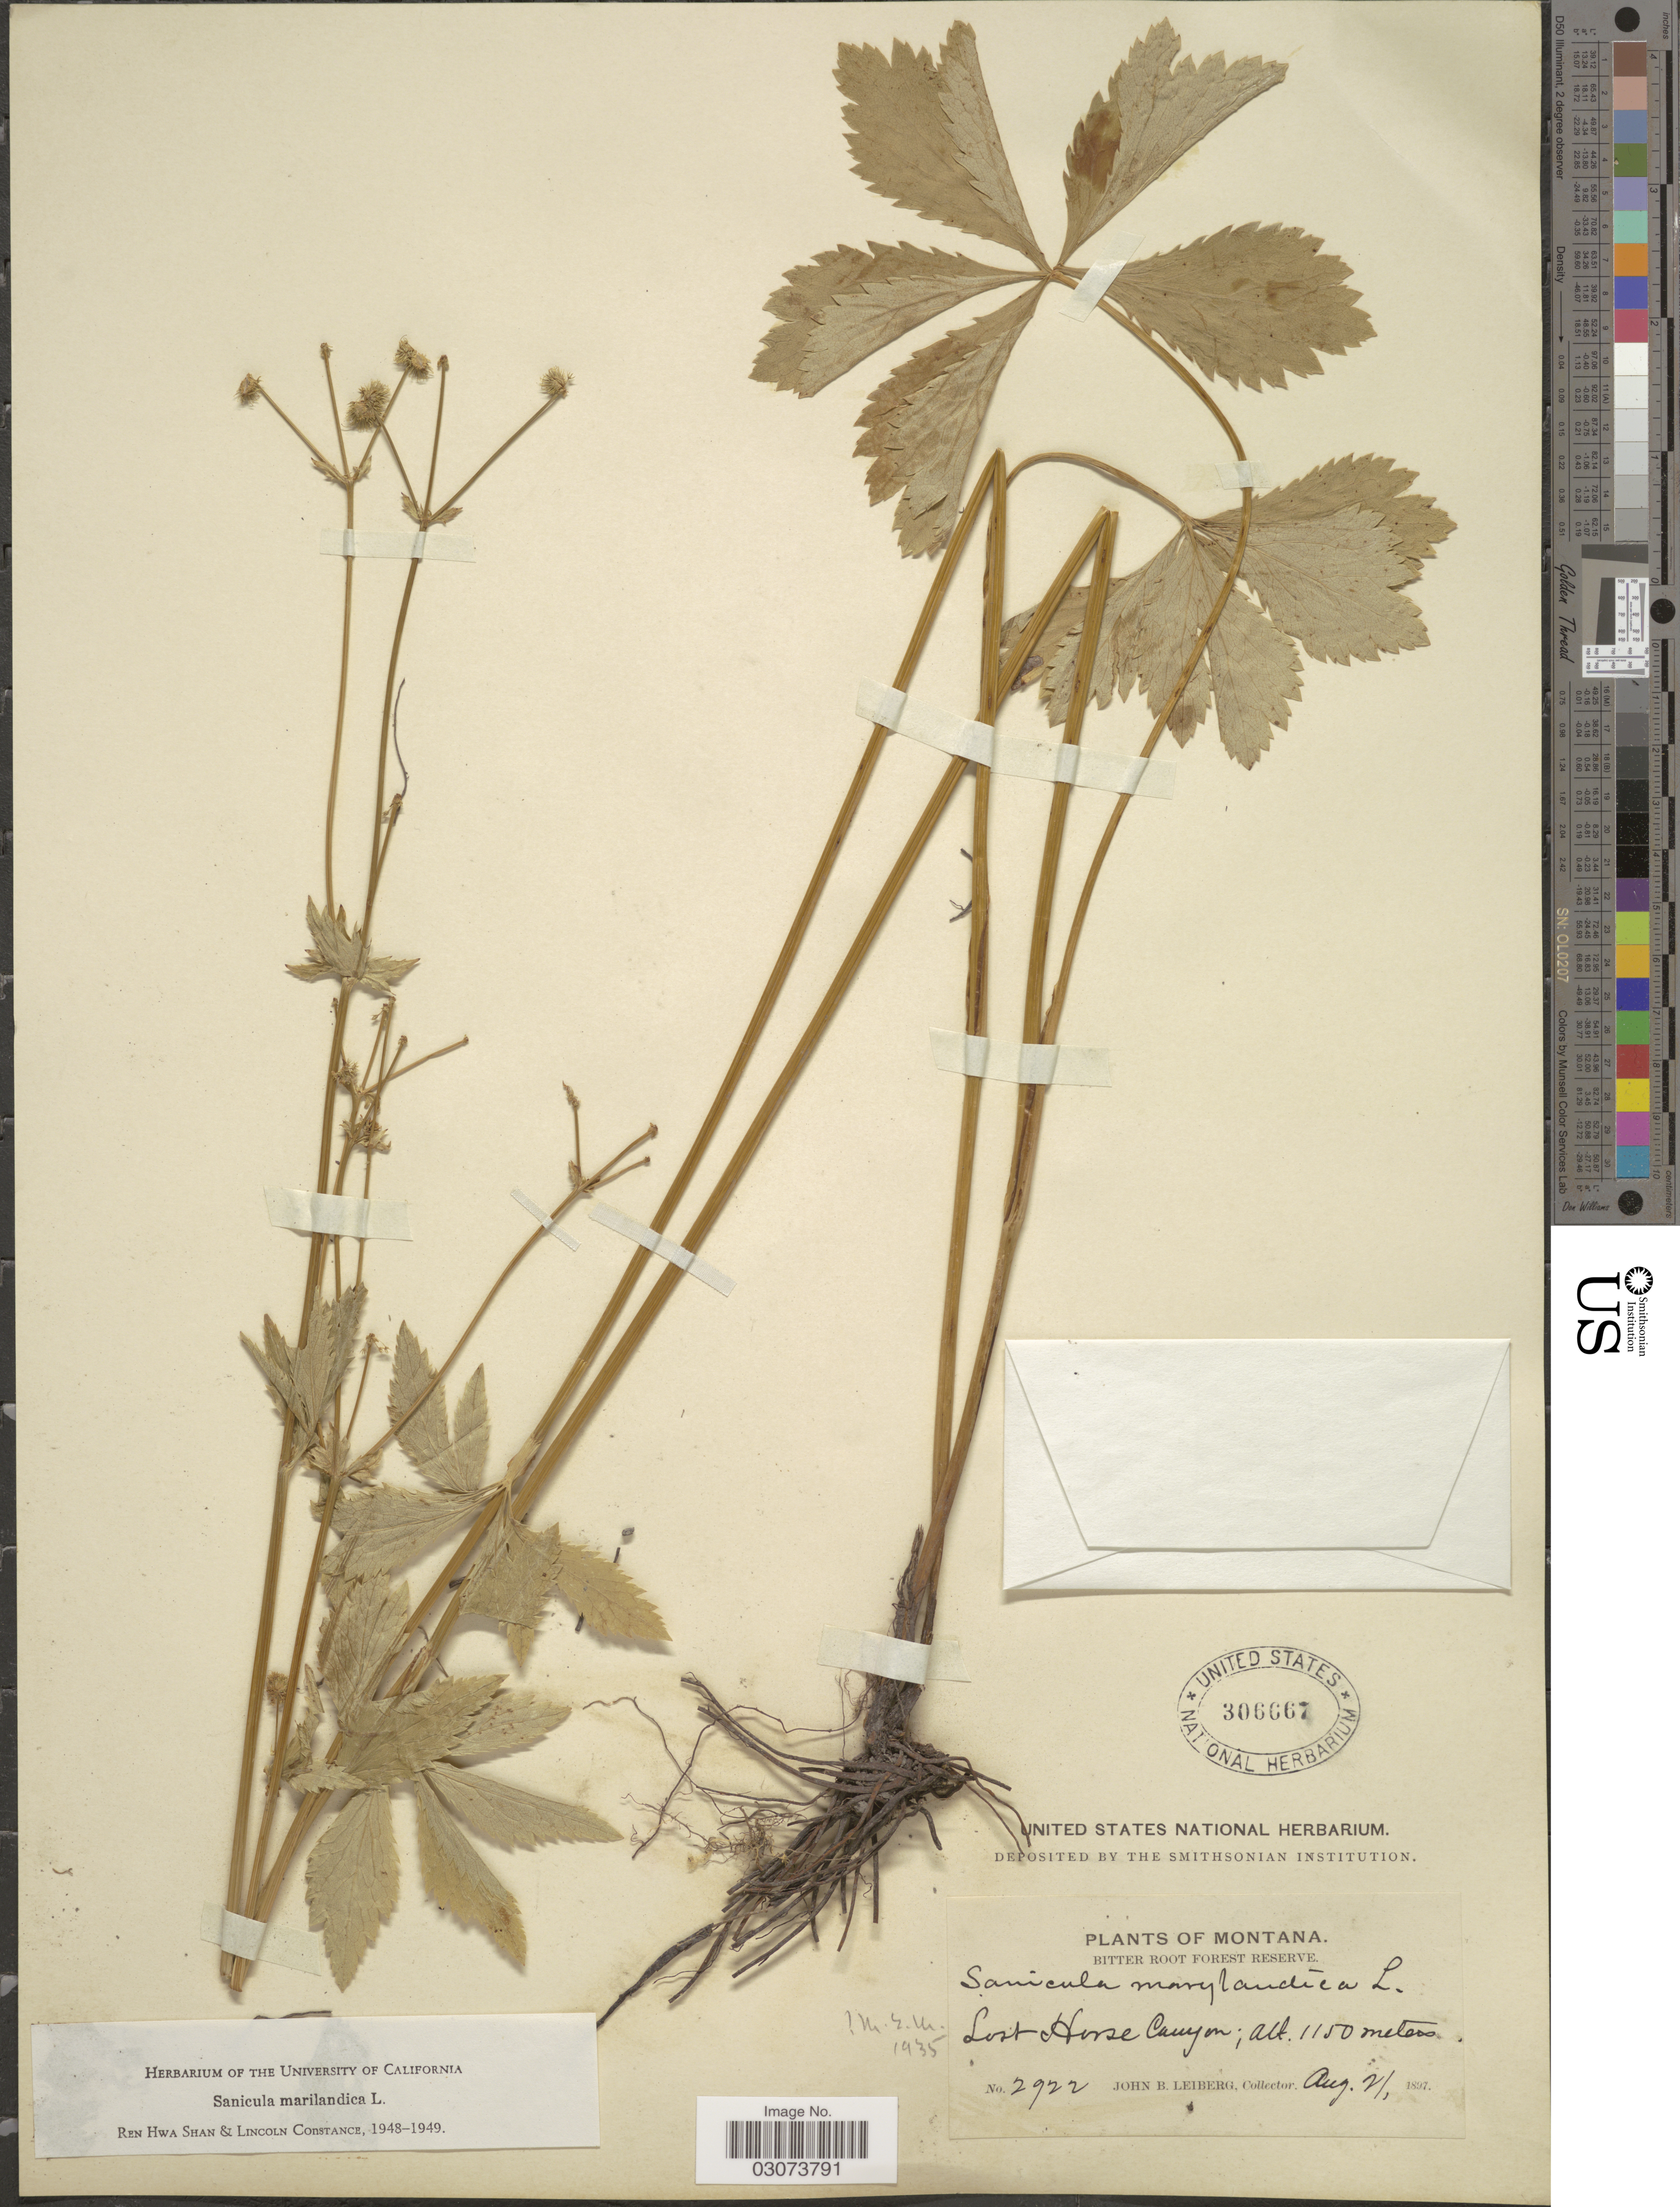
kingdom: Plantae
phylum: Tracheophyta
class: Magnoliopsida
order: Apiales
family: Apiaceae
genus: Sanicula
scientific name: Sanicula marilandica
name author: L.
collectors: J. B. Leiberg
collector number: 2922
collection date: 1897-08-21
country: United States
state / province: Montana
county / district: Ravalli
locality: Bitter Root Forest Reserve. Lost Horse Canyon.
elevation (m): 1150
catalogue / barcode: US 306667